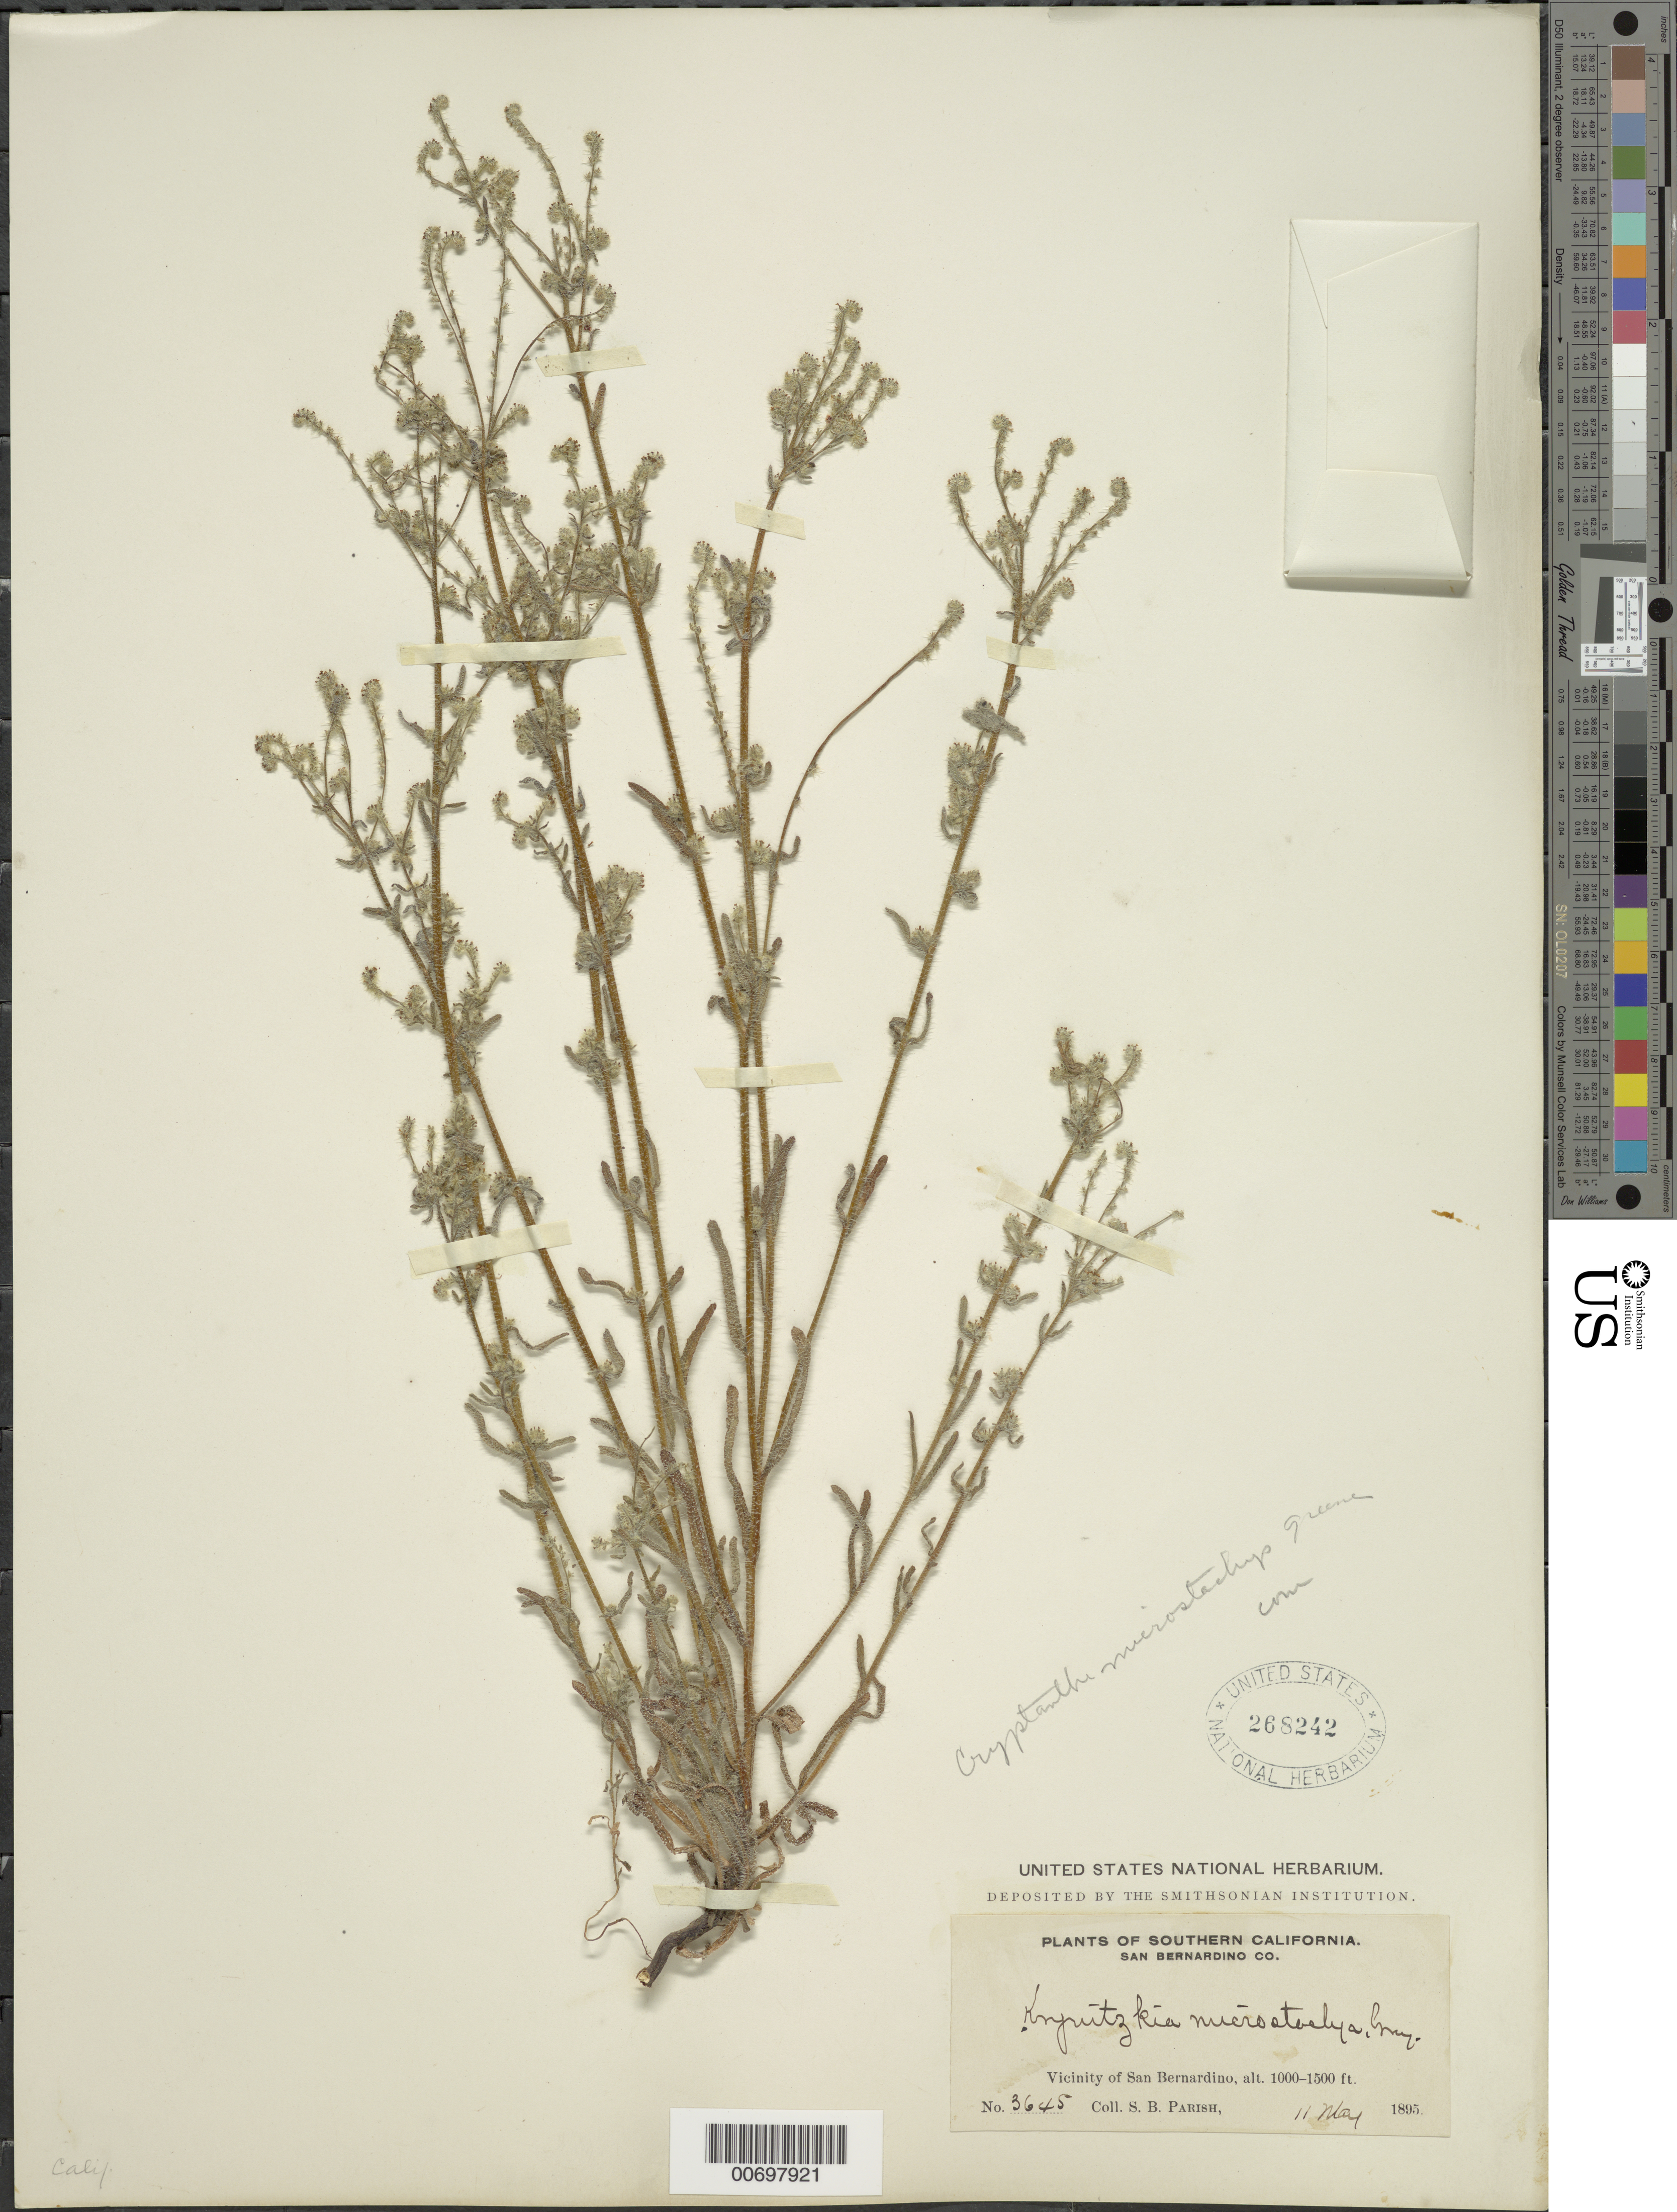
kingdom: Plantae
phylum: Tracheophyta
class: Magnoliopsida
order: Boraginales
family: Boraginaceae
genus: Cryptantha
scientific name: Cryptantha microstachys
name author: (Greene ex A. Gray) Greene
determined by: Morton, C. V.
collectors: S. B. Parish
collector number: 3645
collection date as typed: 11 May 1895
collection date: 1895-05-11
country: United States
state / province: California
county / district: San Bernardino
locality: Vicinity of San Bernardino.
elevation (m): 305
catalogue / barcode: US 268242